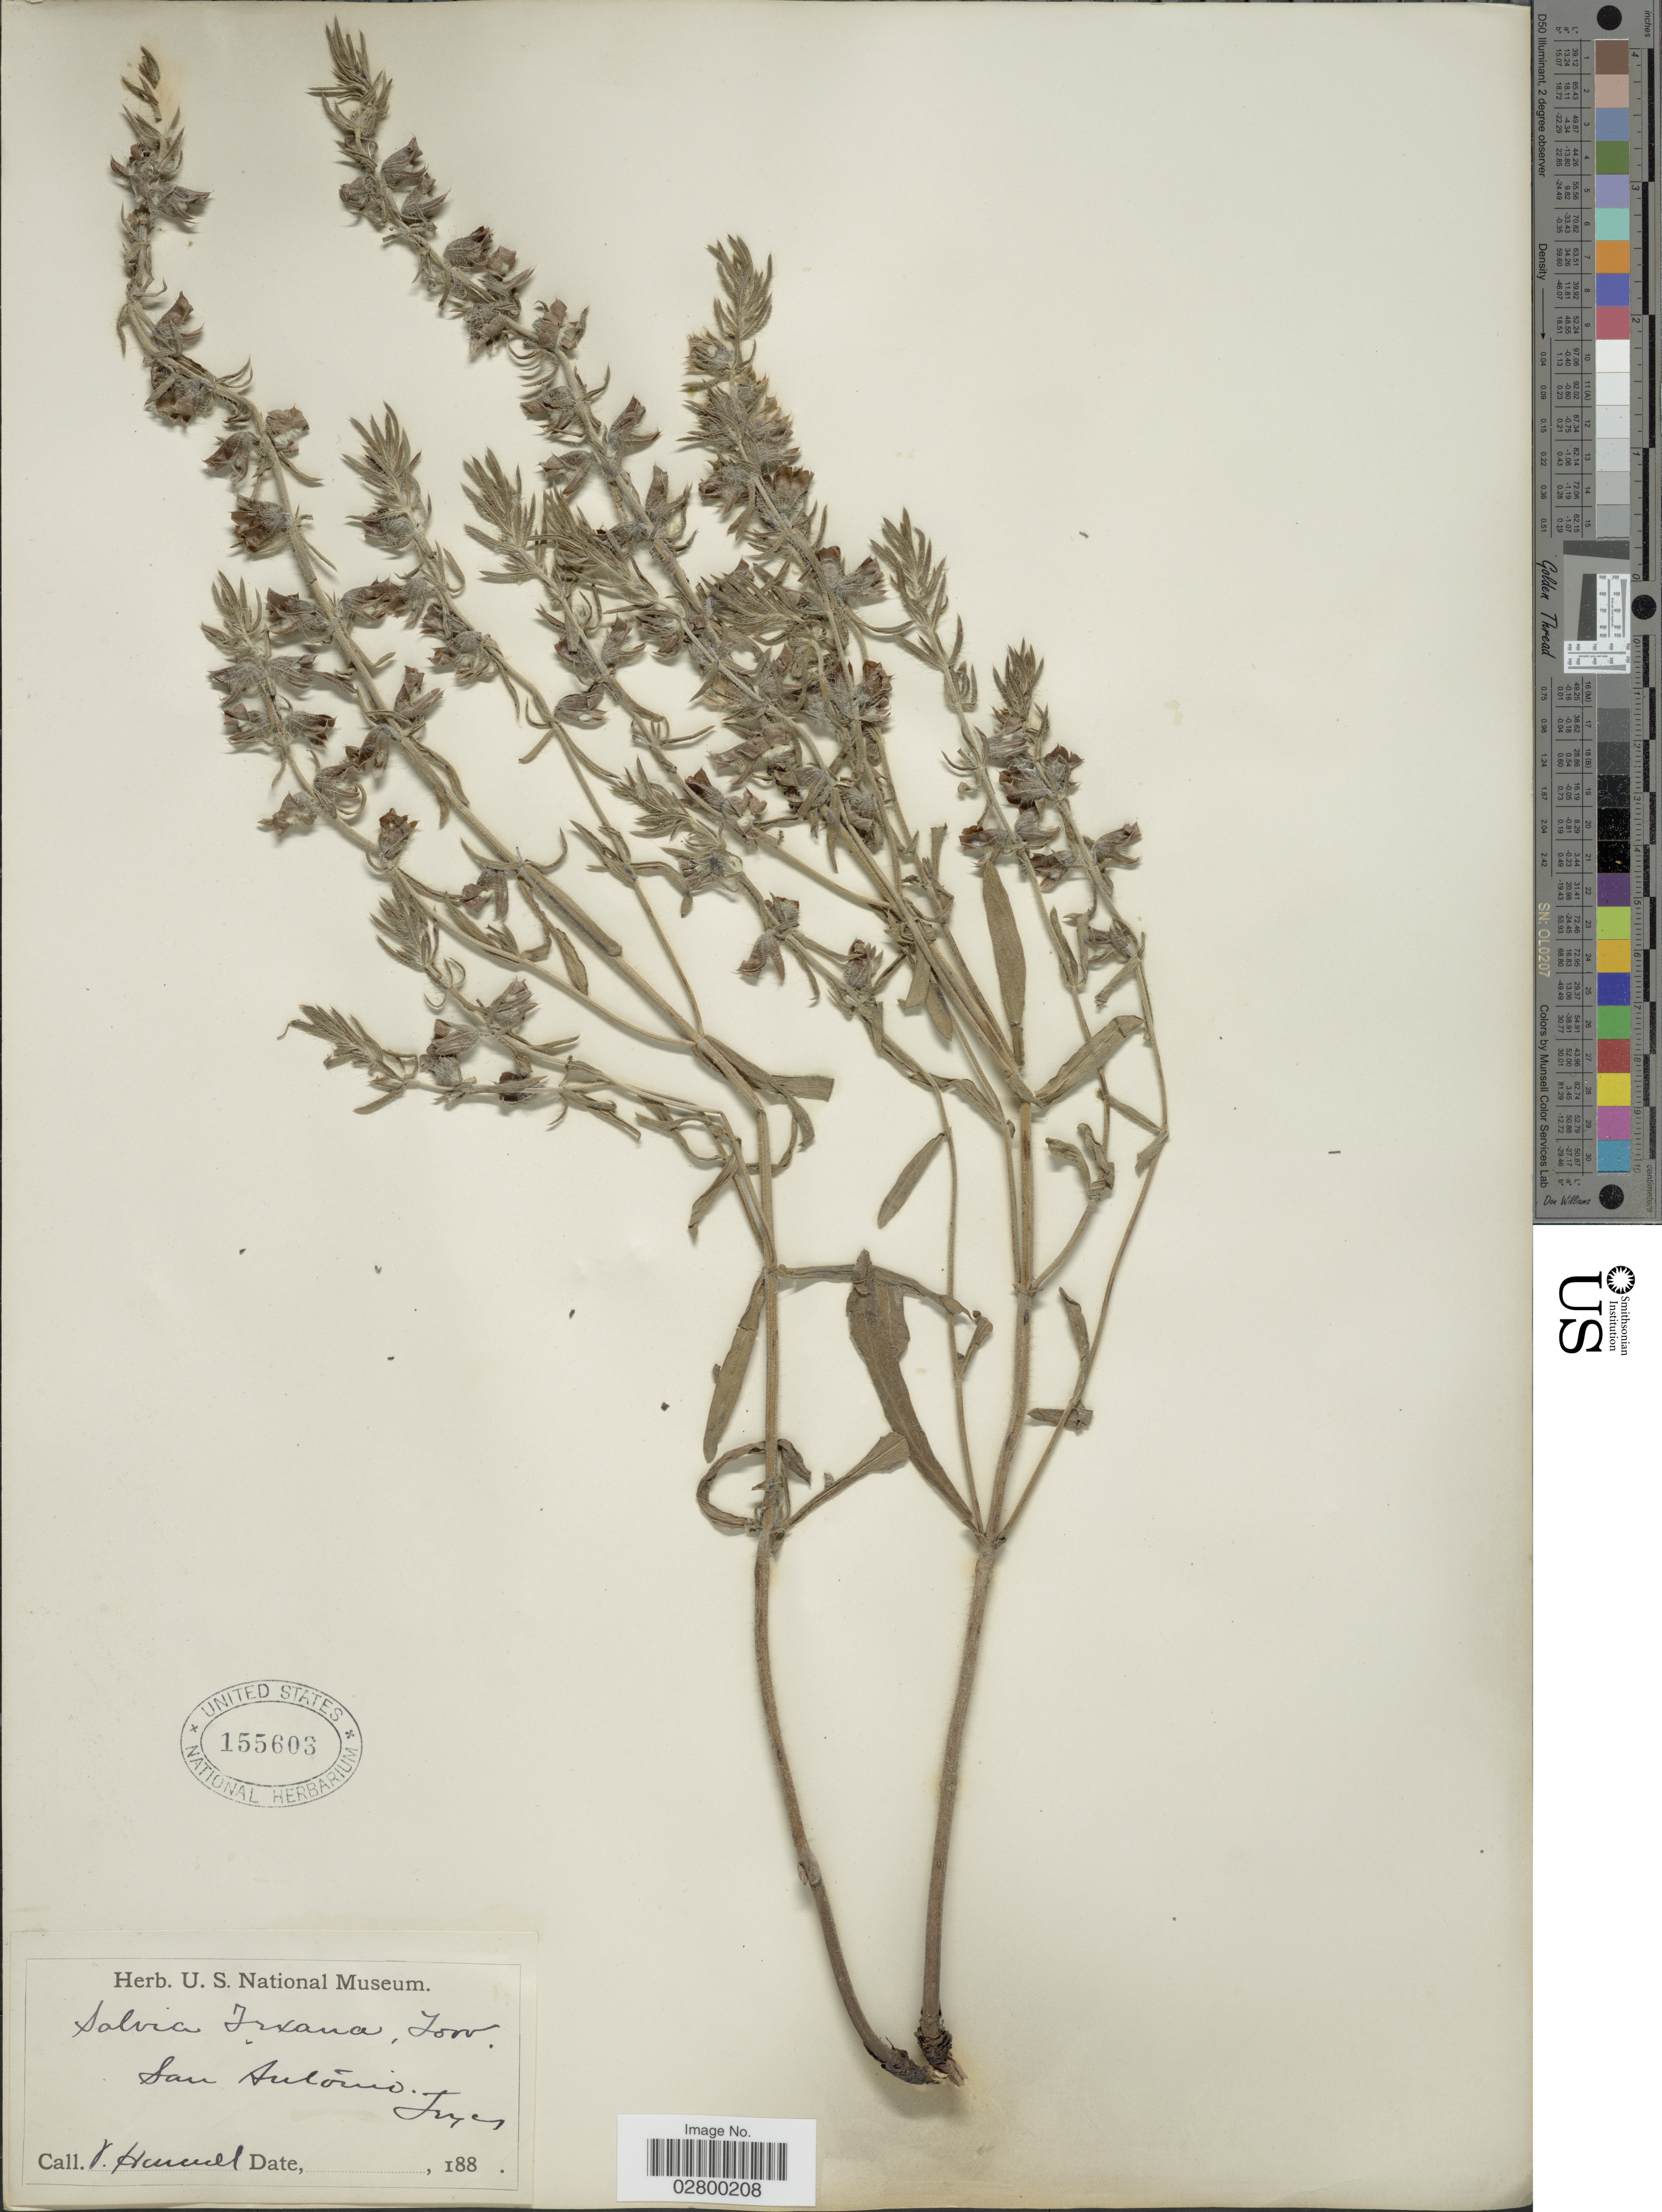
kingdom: Plantae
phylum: Tracheophyta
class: Magnoliopsida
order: Lamiales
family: Lamiaceae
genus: Salvia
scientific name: Salvia texana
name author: (Scheele) Torr.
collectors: V. Havard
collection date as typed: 188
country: United States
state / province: Texas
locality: San Antonio.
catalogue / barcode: US 155603